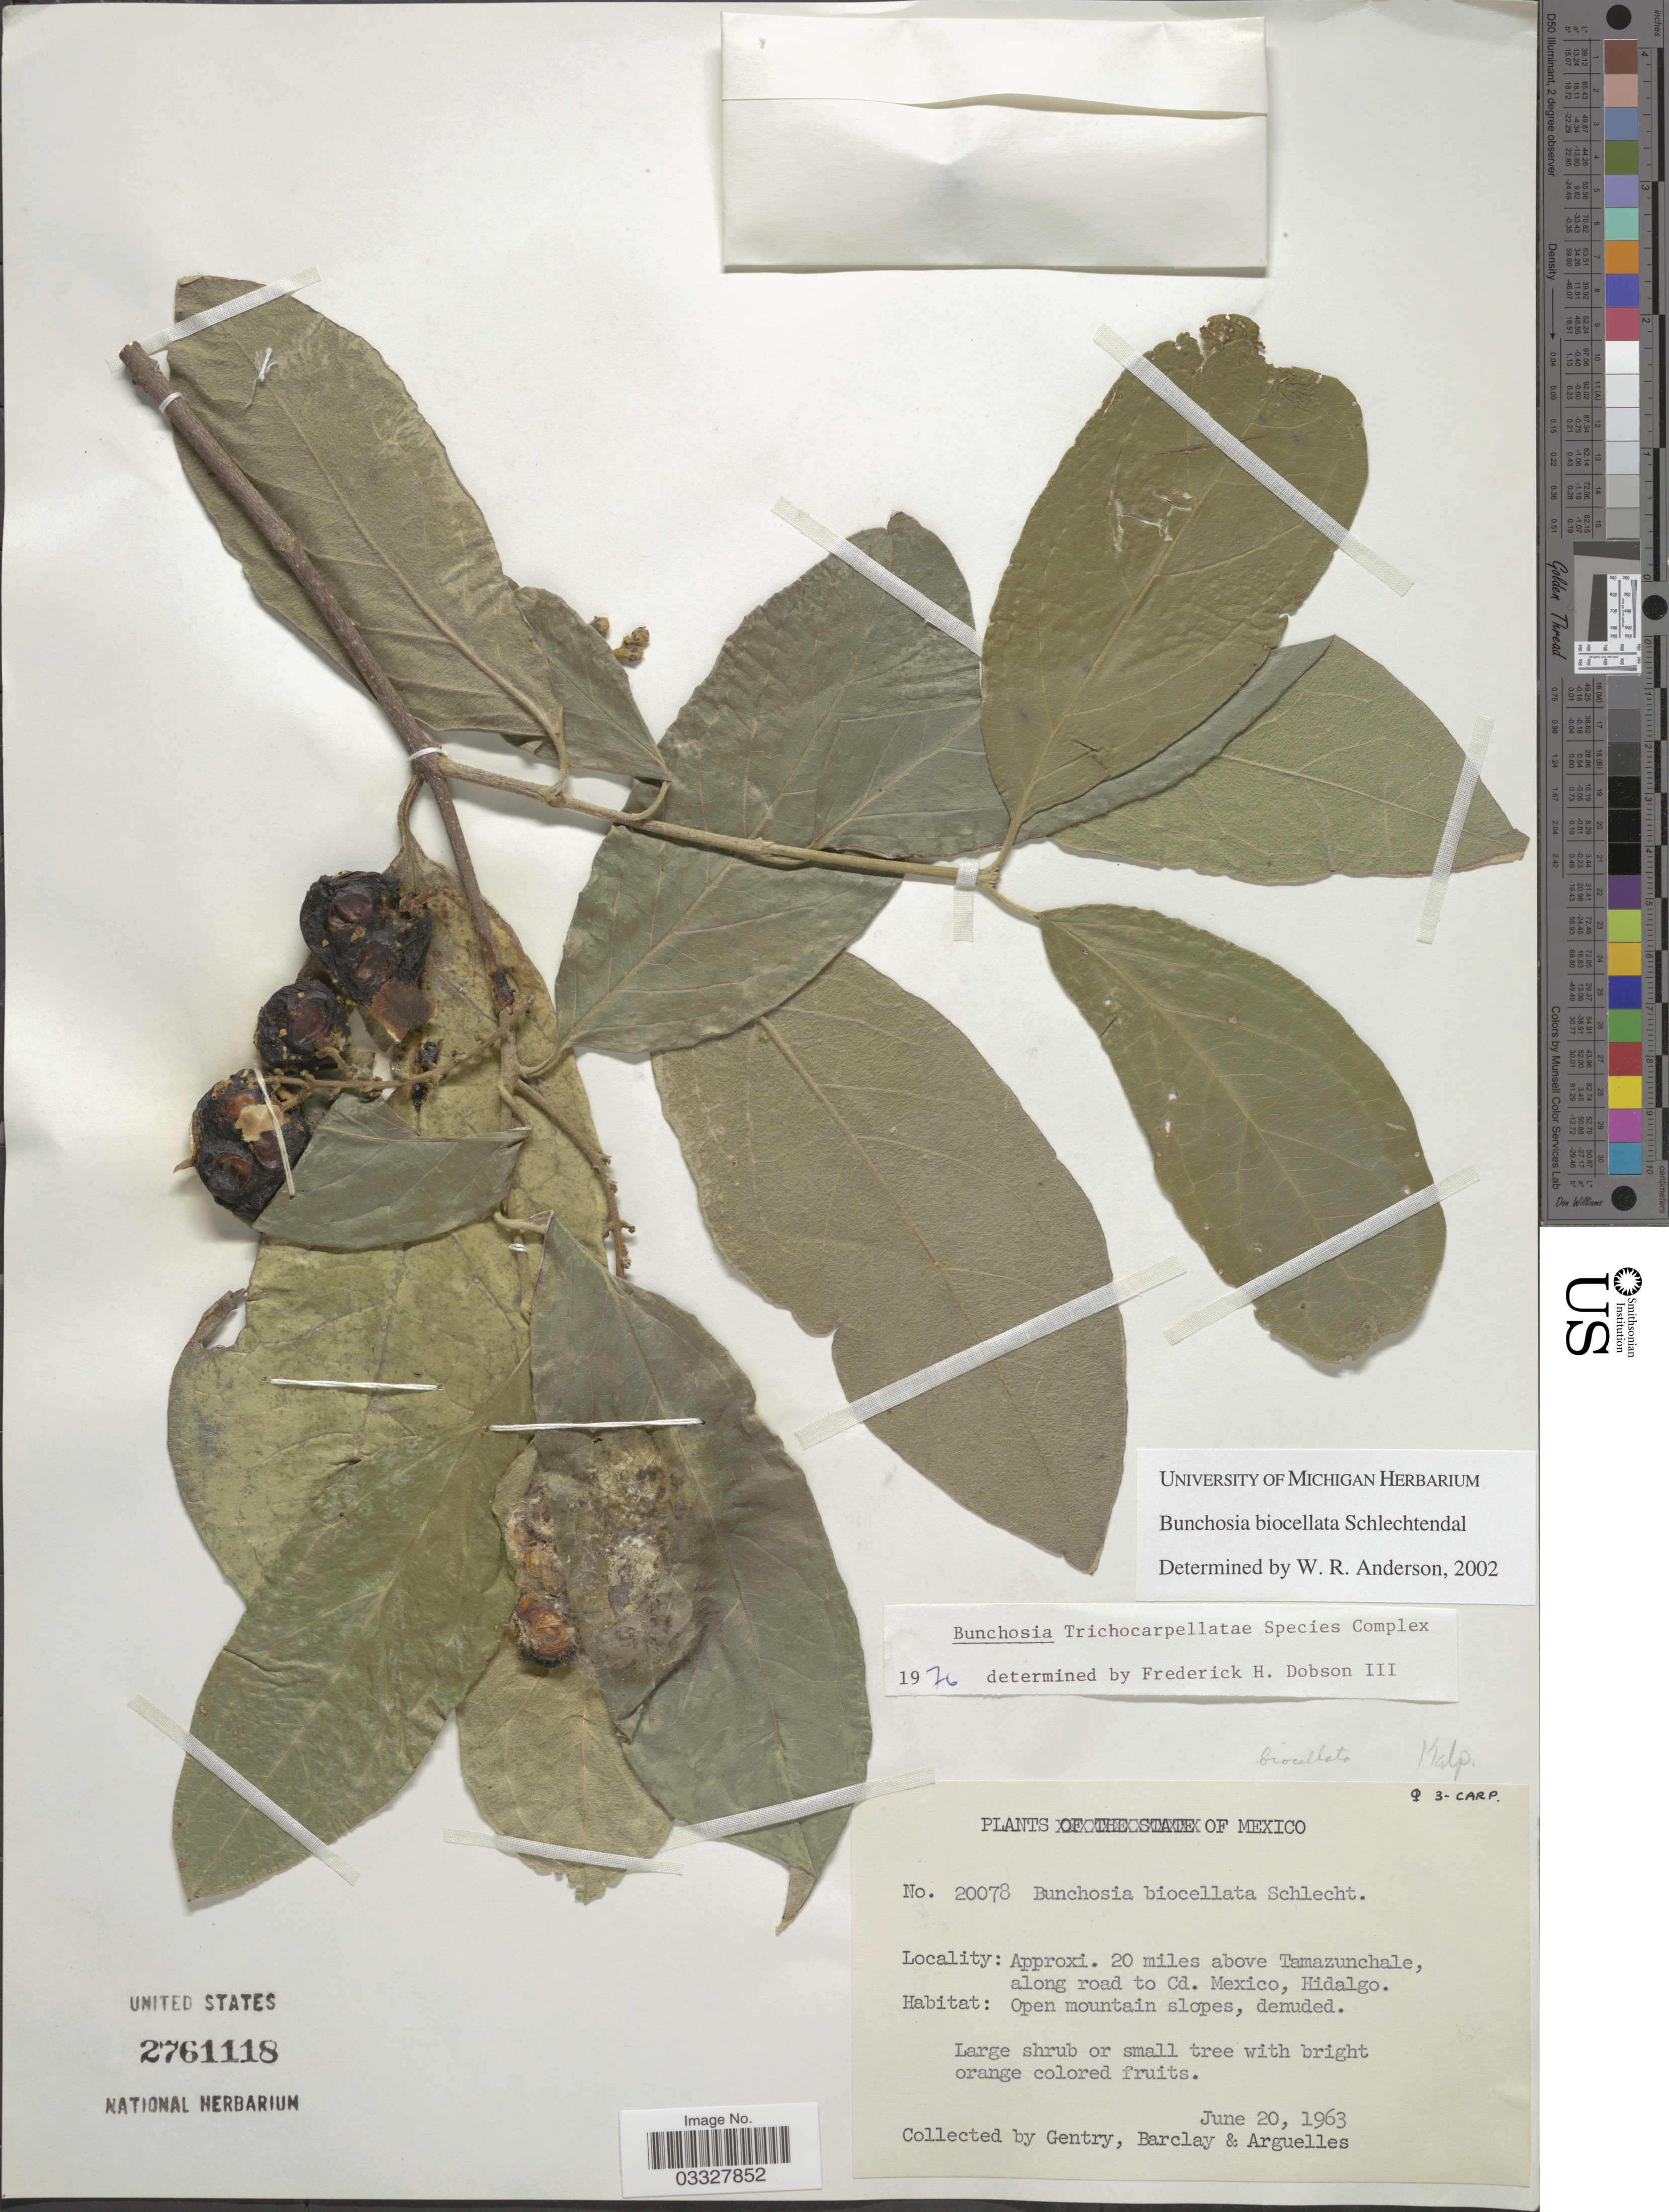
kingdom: Plantae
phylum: Tracheophyta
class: Magnoliopsida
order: Malpighiales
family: Malpighiaceae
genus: Bunchosia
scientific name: Bunchosia biocellata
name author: Schltdl.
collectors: Gentry, --, -- Barclay & Arguelles, --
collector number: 20078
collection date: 1963-06-20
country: Mexico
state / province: Hidalgo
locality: Approxi. 20 miles above Tamazunchale, along road to Cd. Mexico.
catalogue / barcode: US 2761118